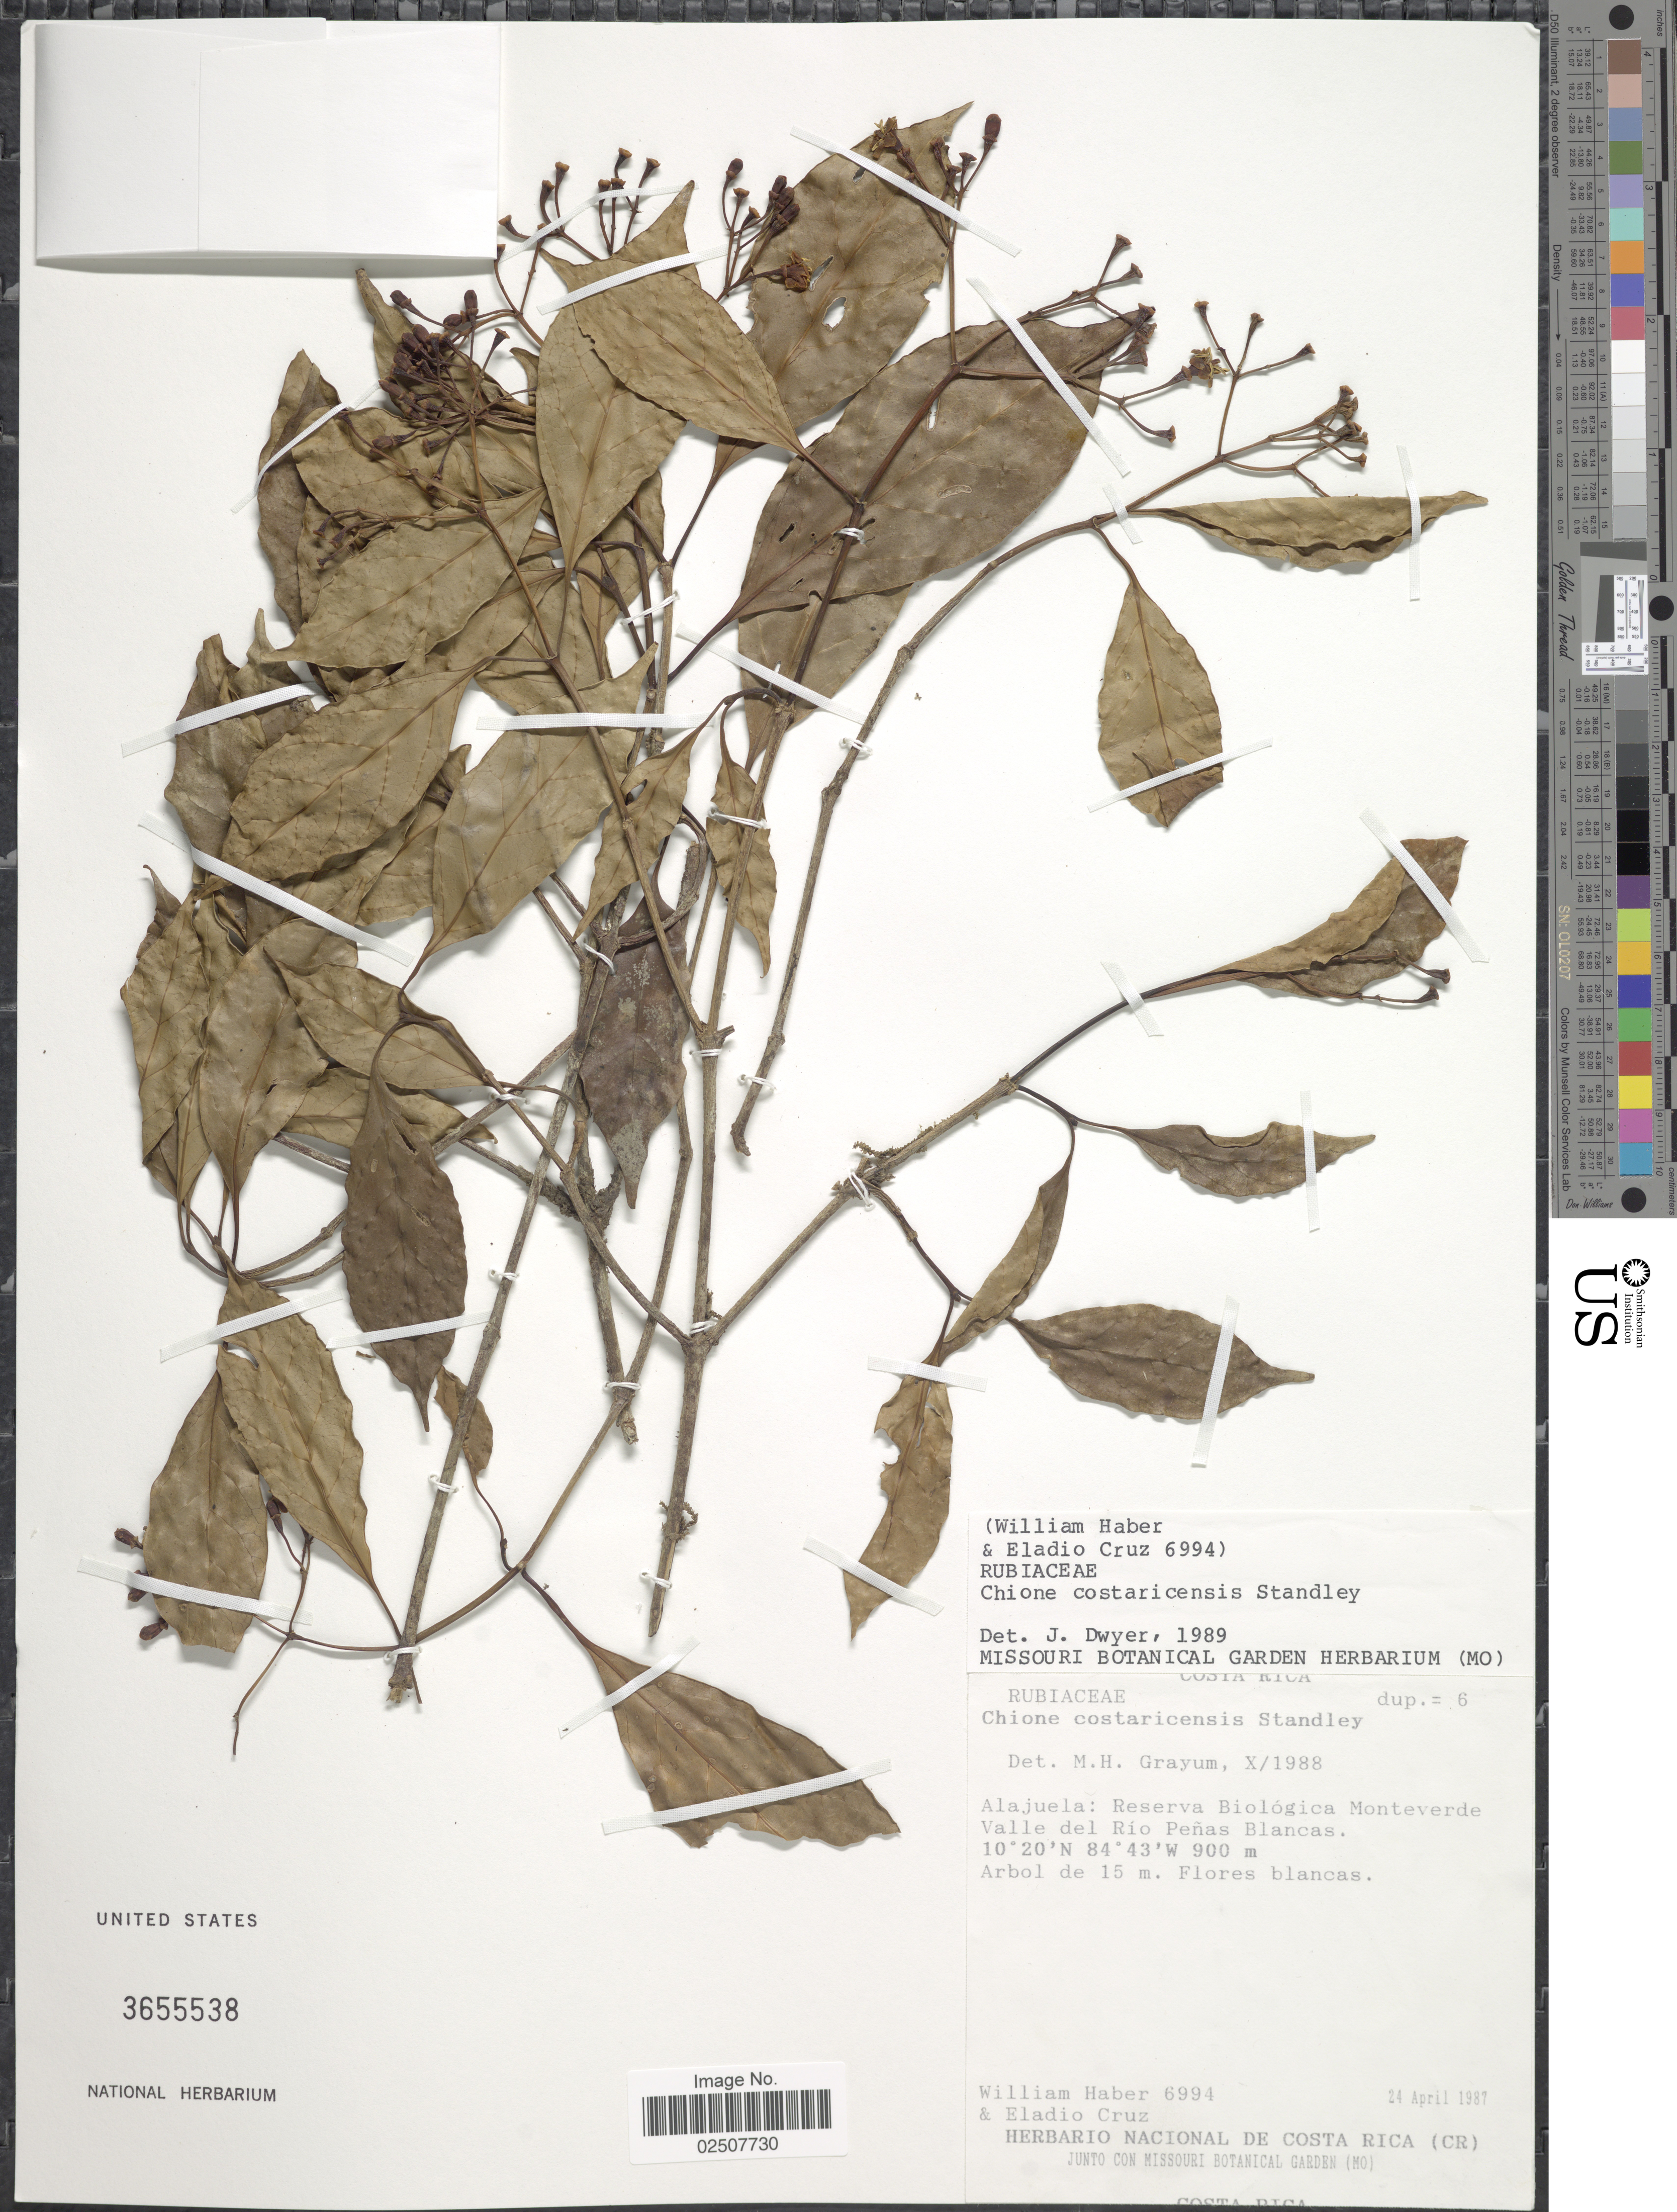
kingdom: Plantae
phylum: Tracheophyta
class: Magnoliopsida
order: Gentianales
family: Rubiaceae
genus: Chione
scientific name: Chione costaricensis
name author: Standl.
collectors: W. Haber & E. Cruz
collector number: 6994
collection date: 1987-04-24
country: Costa Rica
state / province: Alajuela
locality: Reserva Biológica Monteverde Valle del Río Peñas Blancas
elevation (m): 900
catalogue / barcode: US 3655538